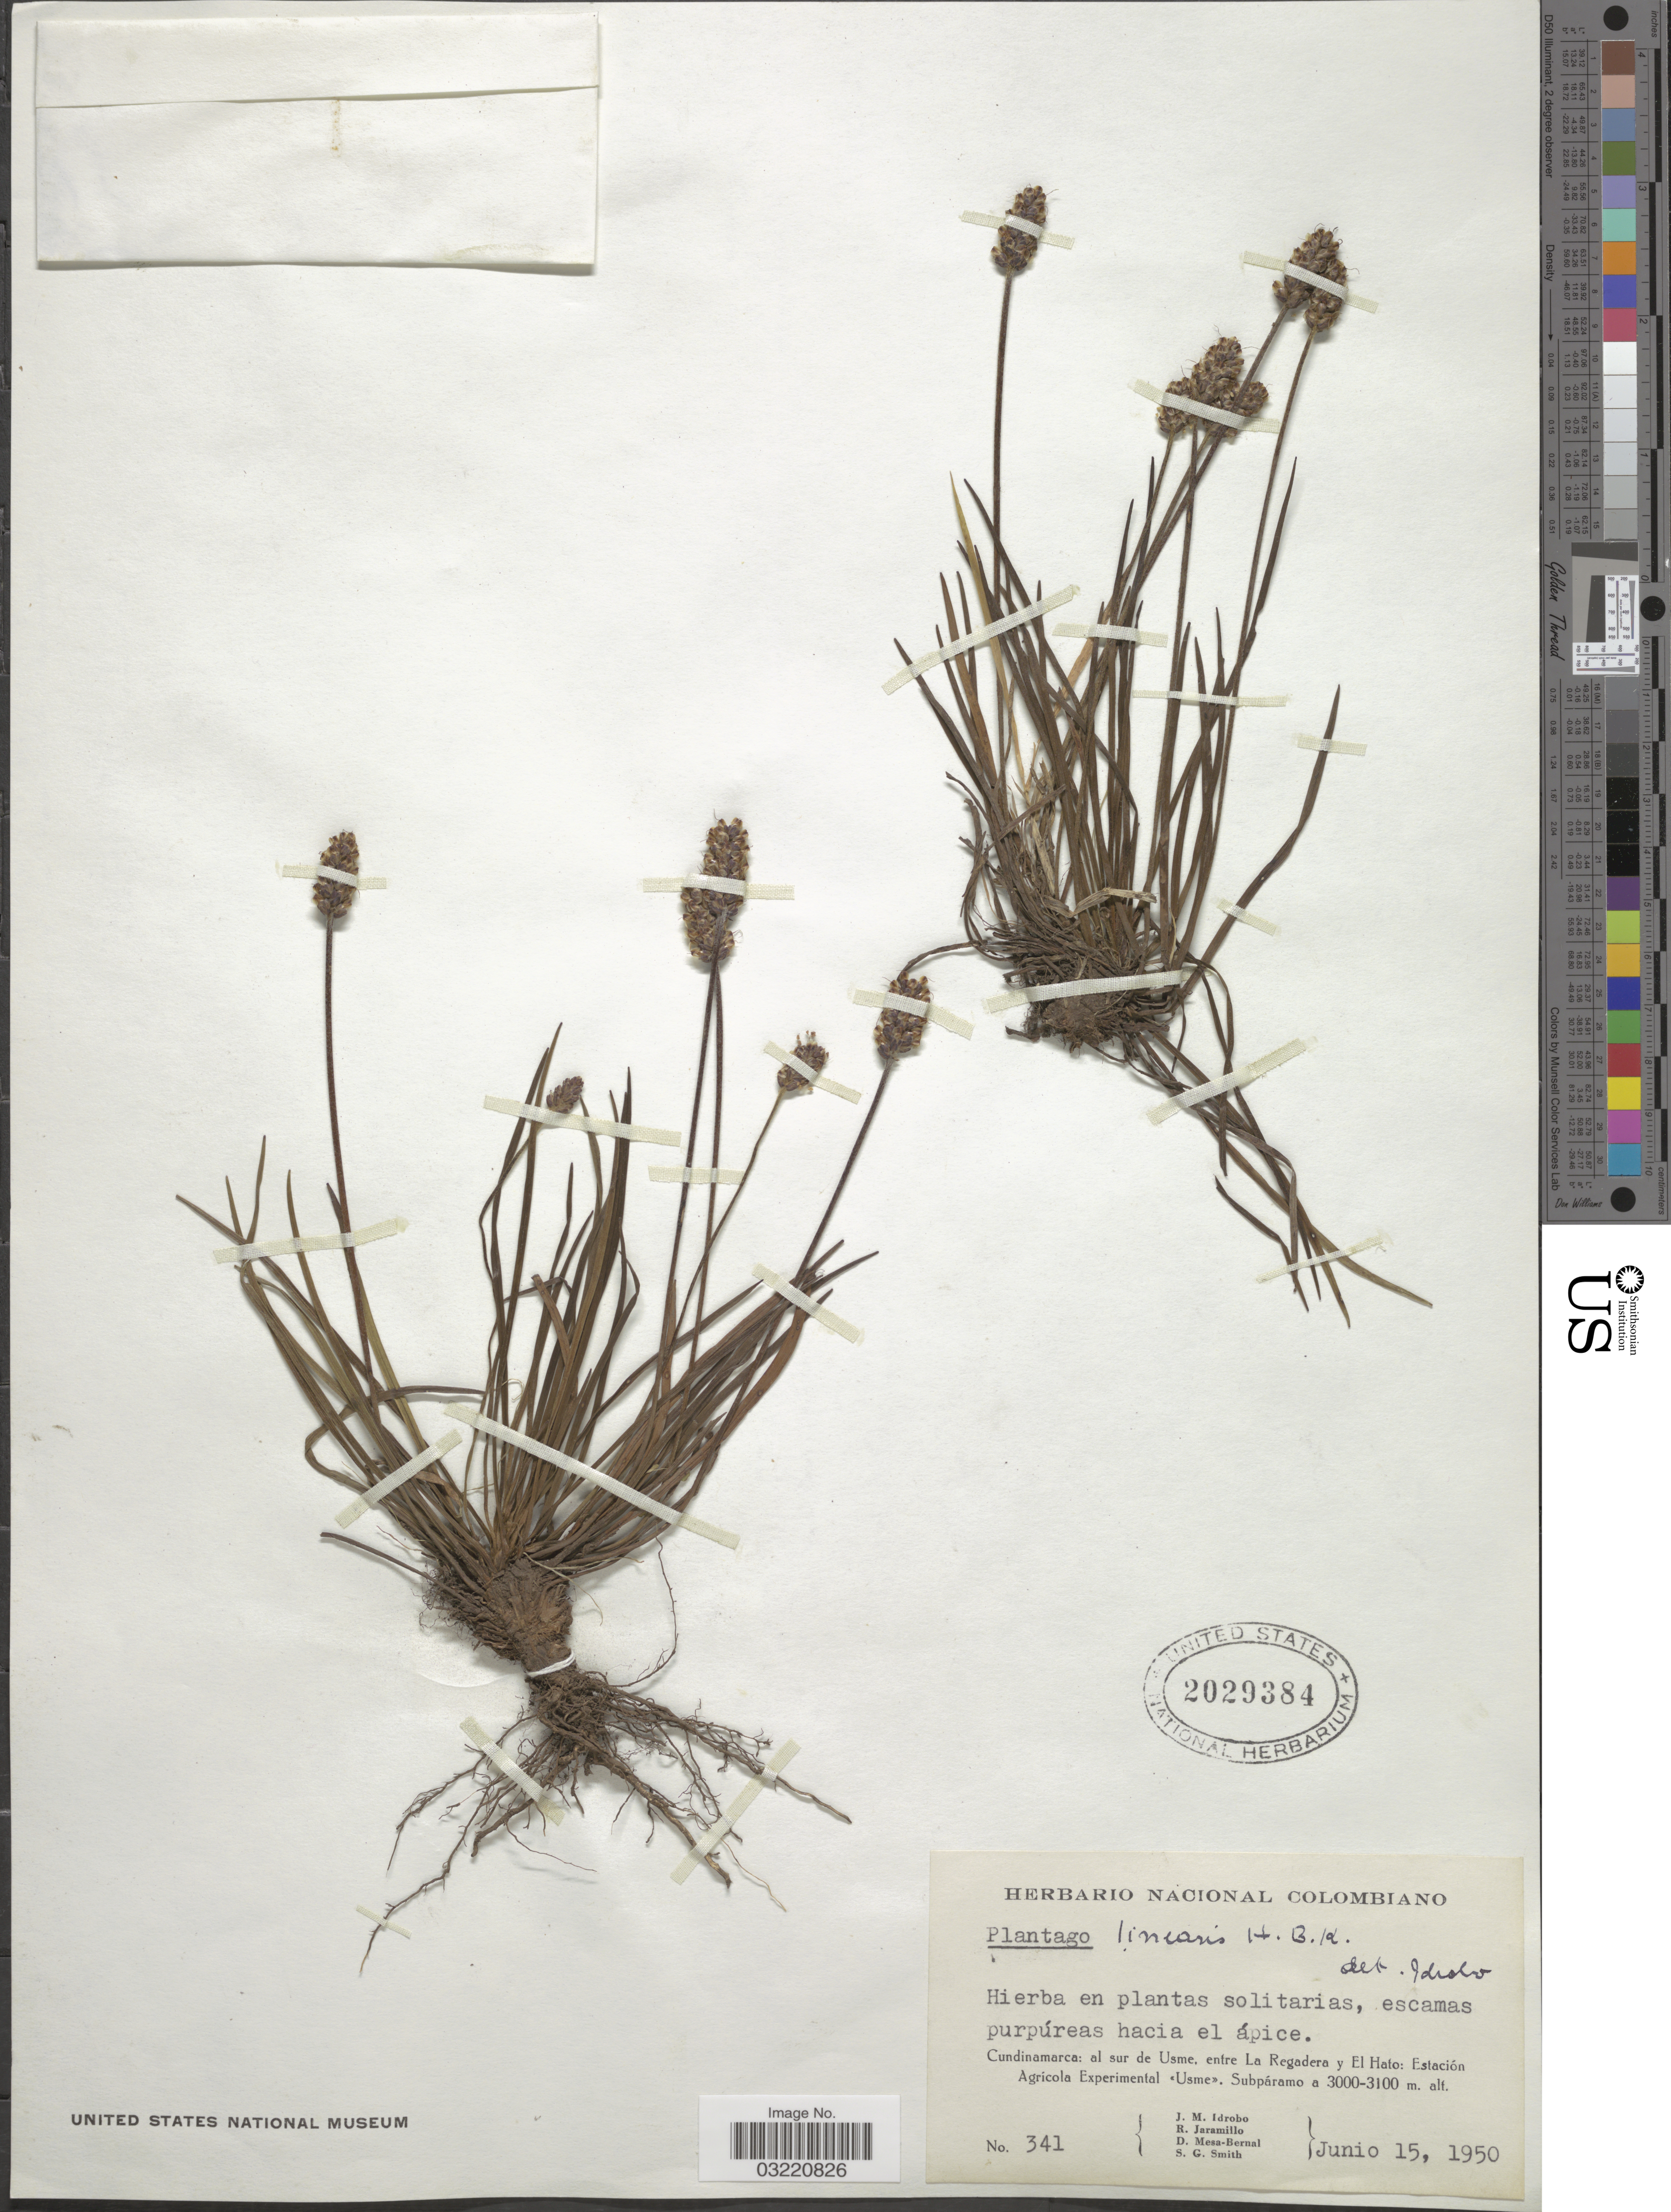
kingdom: Plantae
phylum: Tracheophyta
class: Magnoliopsida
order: Lamiales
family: Plantaginaceae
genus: Plantago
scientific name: Plantago linearis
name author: Kunth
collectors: J. M. Idrobo, R. Jaramillo, D. Mesa-Bernal & S. G. Smith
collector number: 341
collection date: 1950-06-15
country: Colombia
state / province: Cundinamarca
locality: Cundinamarca: al sur de Usme, entre La Regadera y El Hato: Estación Agricola Experimental <Usme>, Subpáramo.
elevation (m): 3000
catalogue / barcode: US 2029384